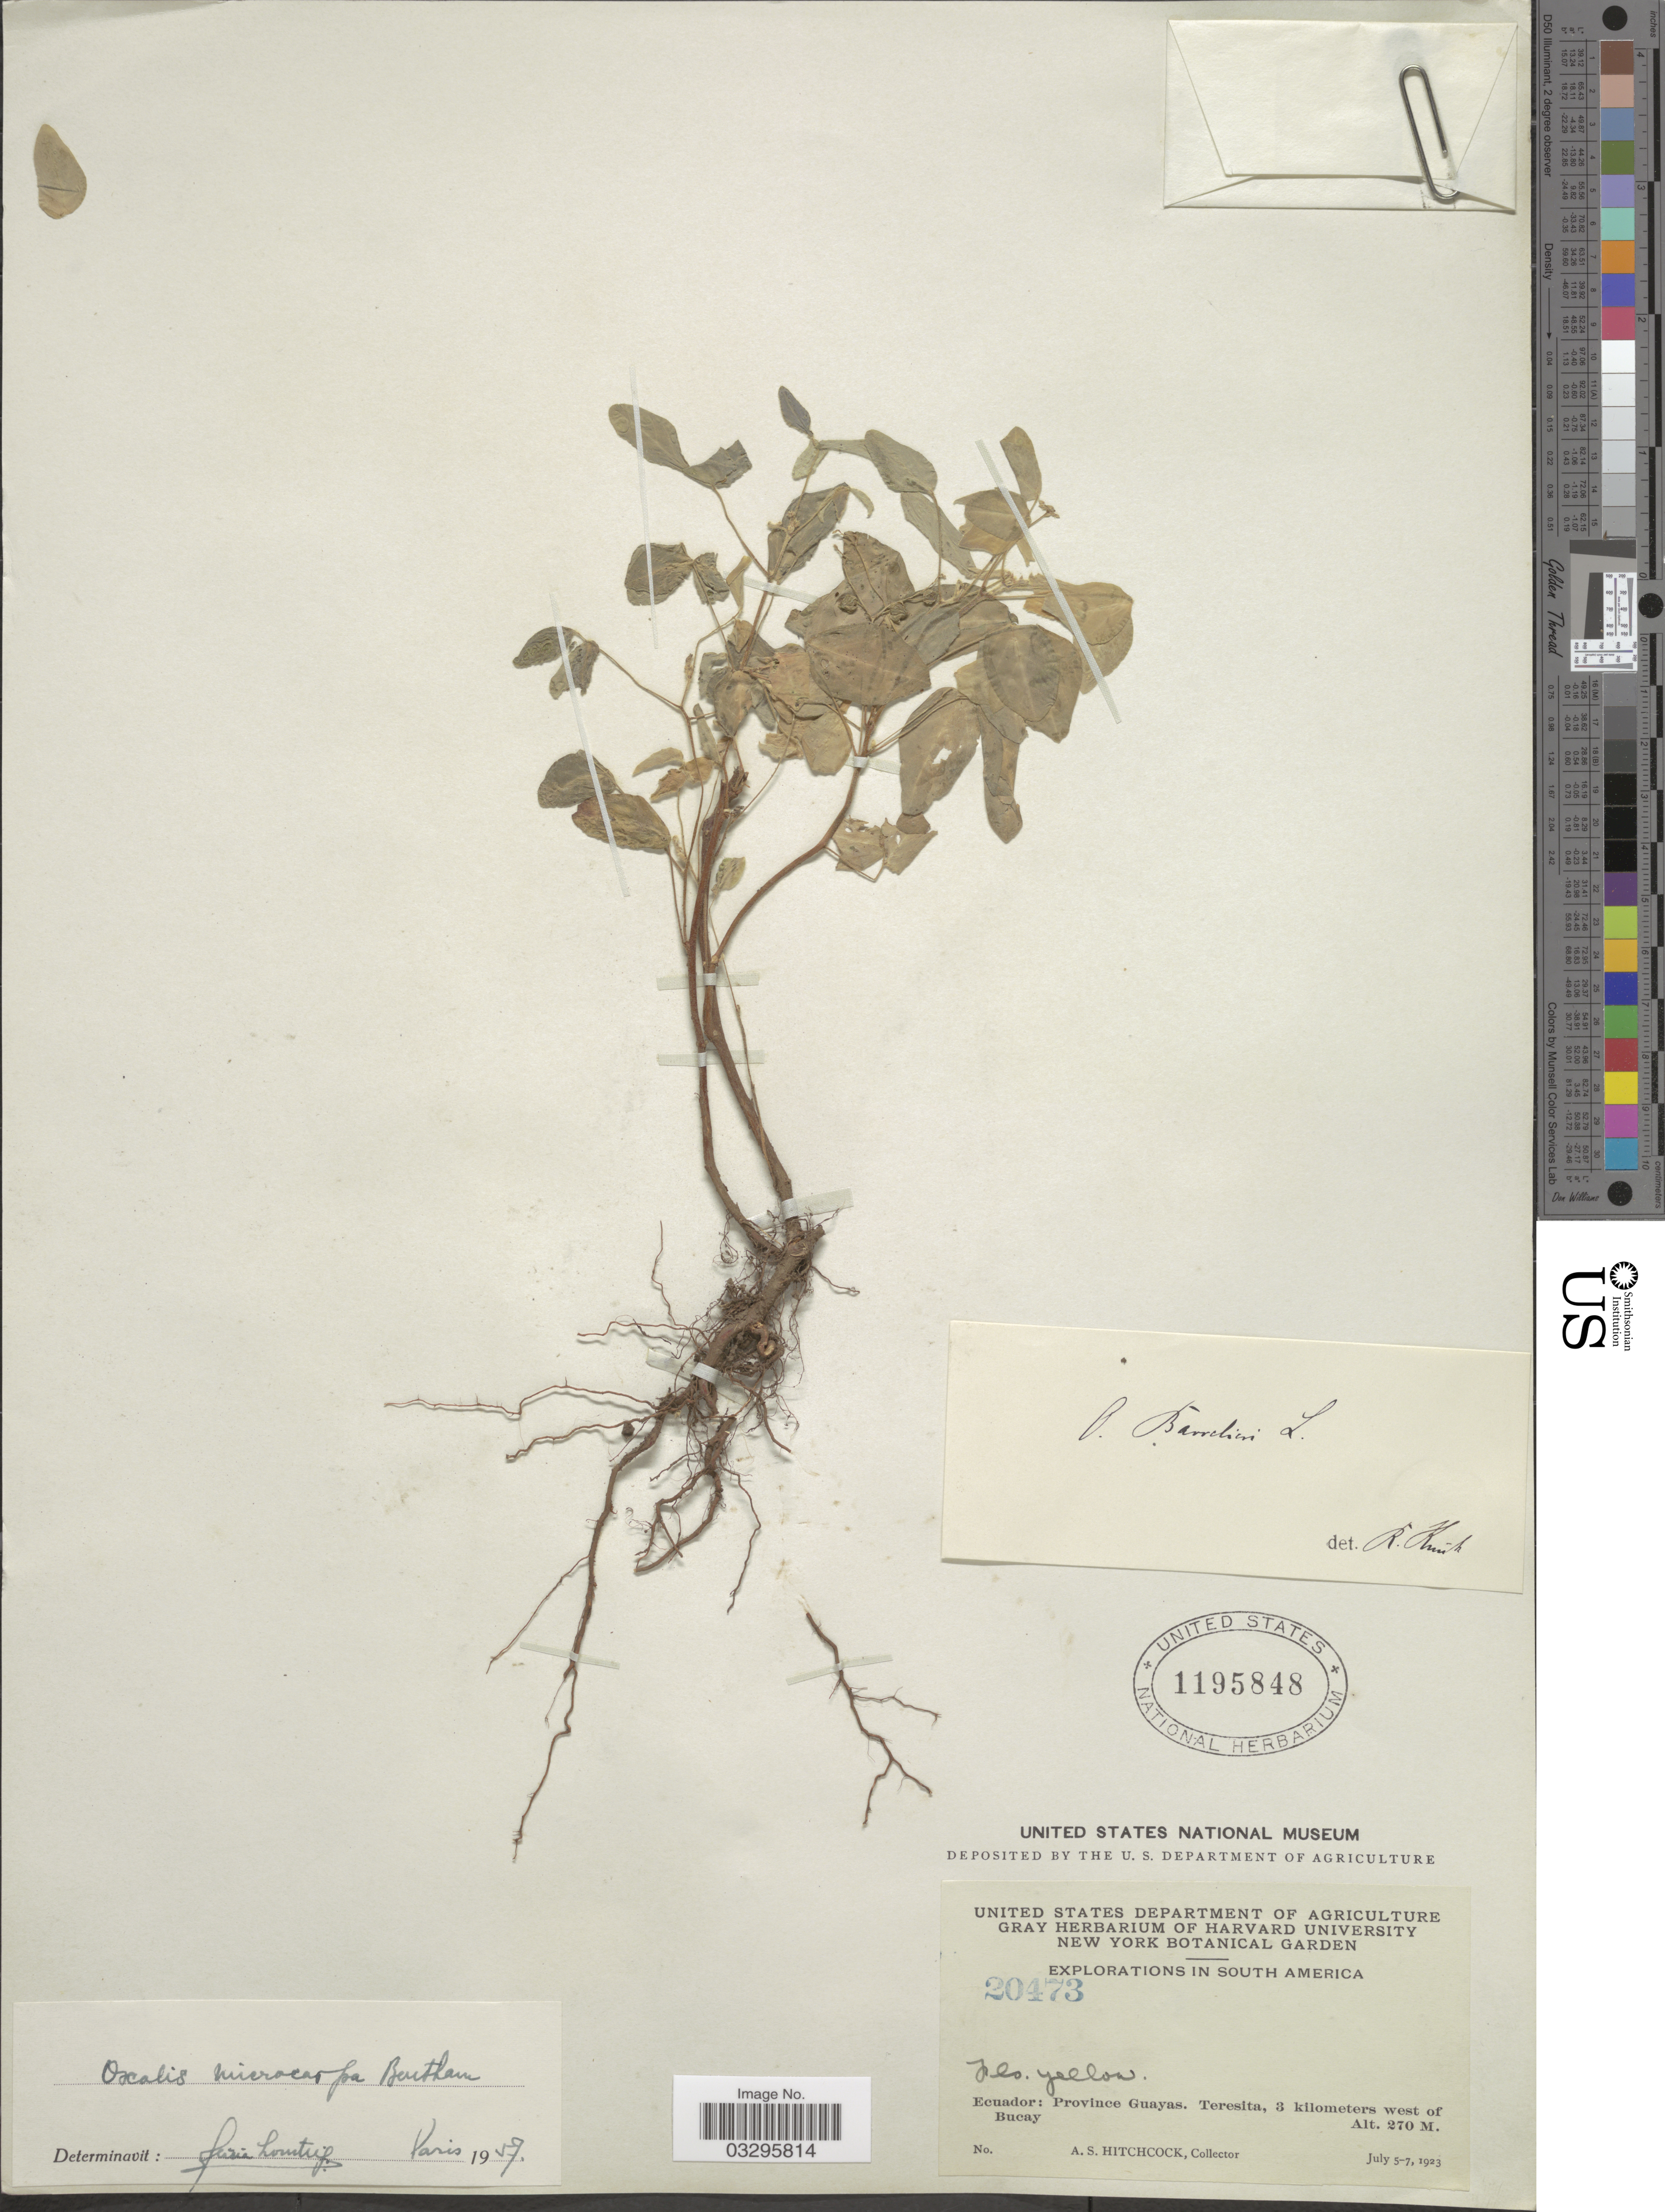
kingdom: Plantae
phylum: Tracheophyta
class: Magnoliopsida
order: Oxalidales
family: Oxalidaceae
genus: Oxalis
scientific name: Oxalis microcarpa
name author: Benth.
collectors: A. S. Hitchcock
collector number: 20473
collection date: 1923-07-05/1923-07-07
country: Ecuador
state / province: Guayas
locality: Teresita, 3 kilometers west of Bucay.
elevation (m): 270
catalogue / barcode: US 1195848